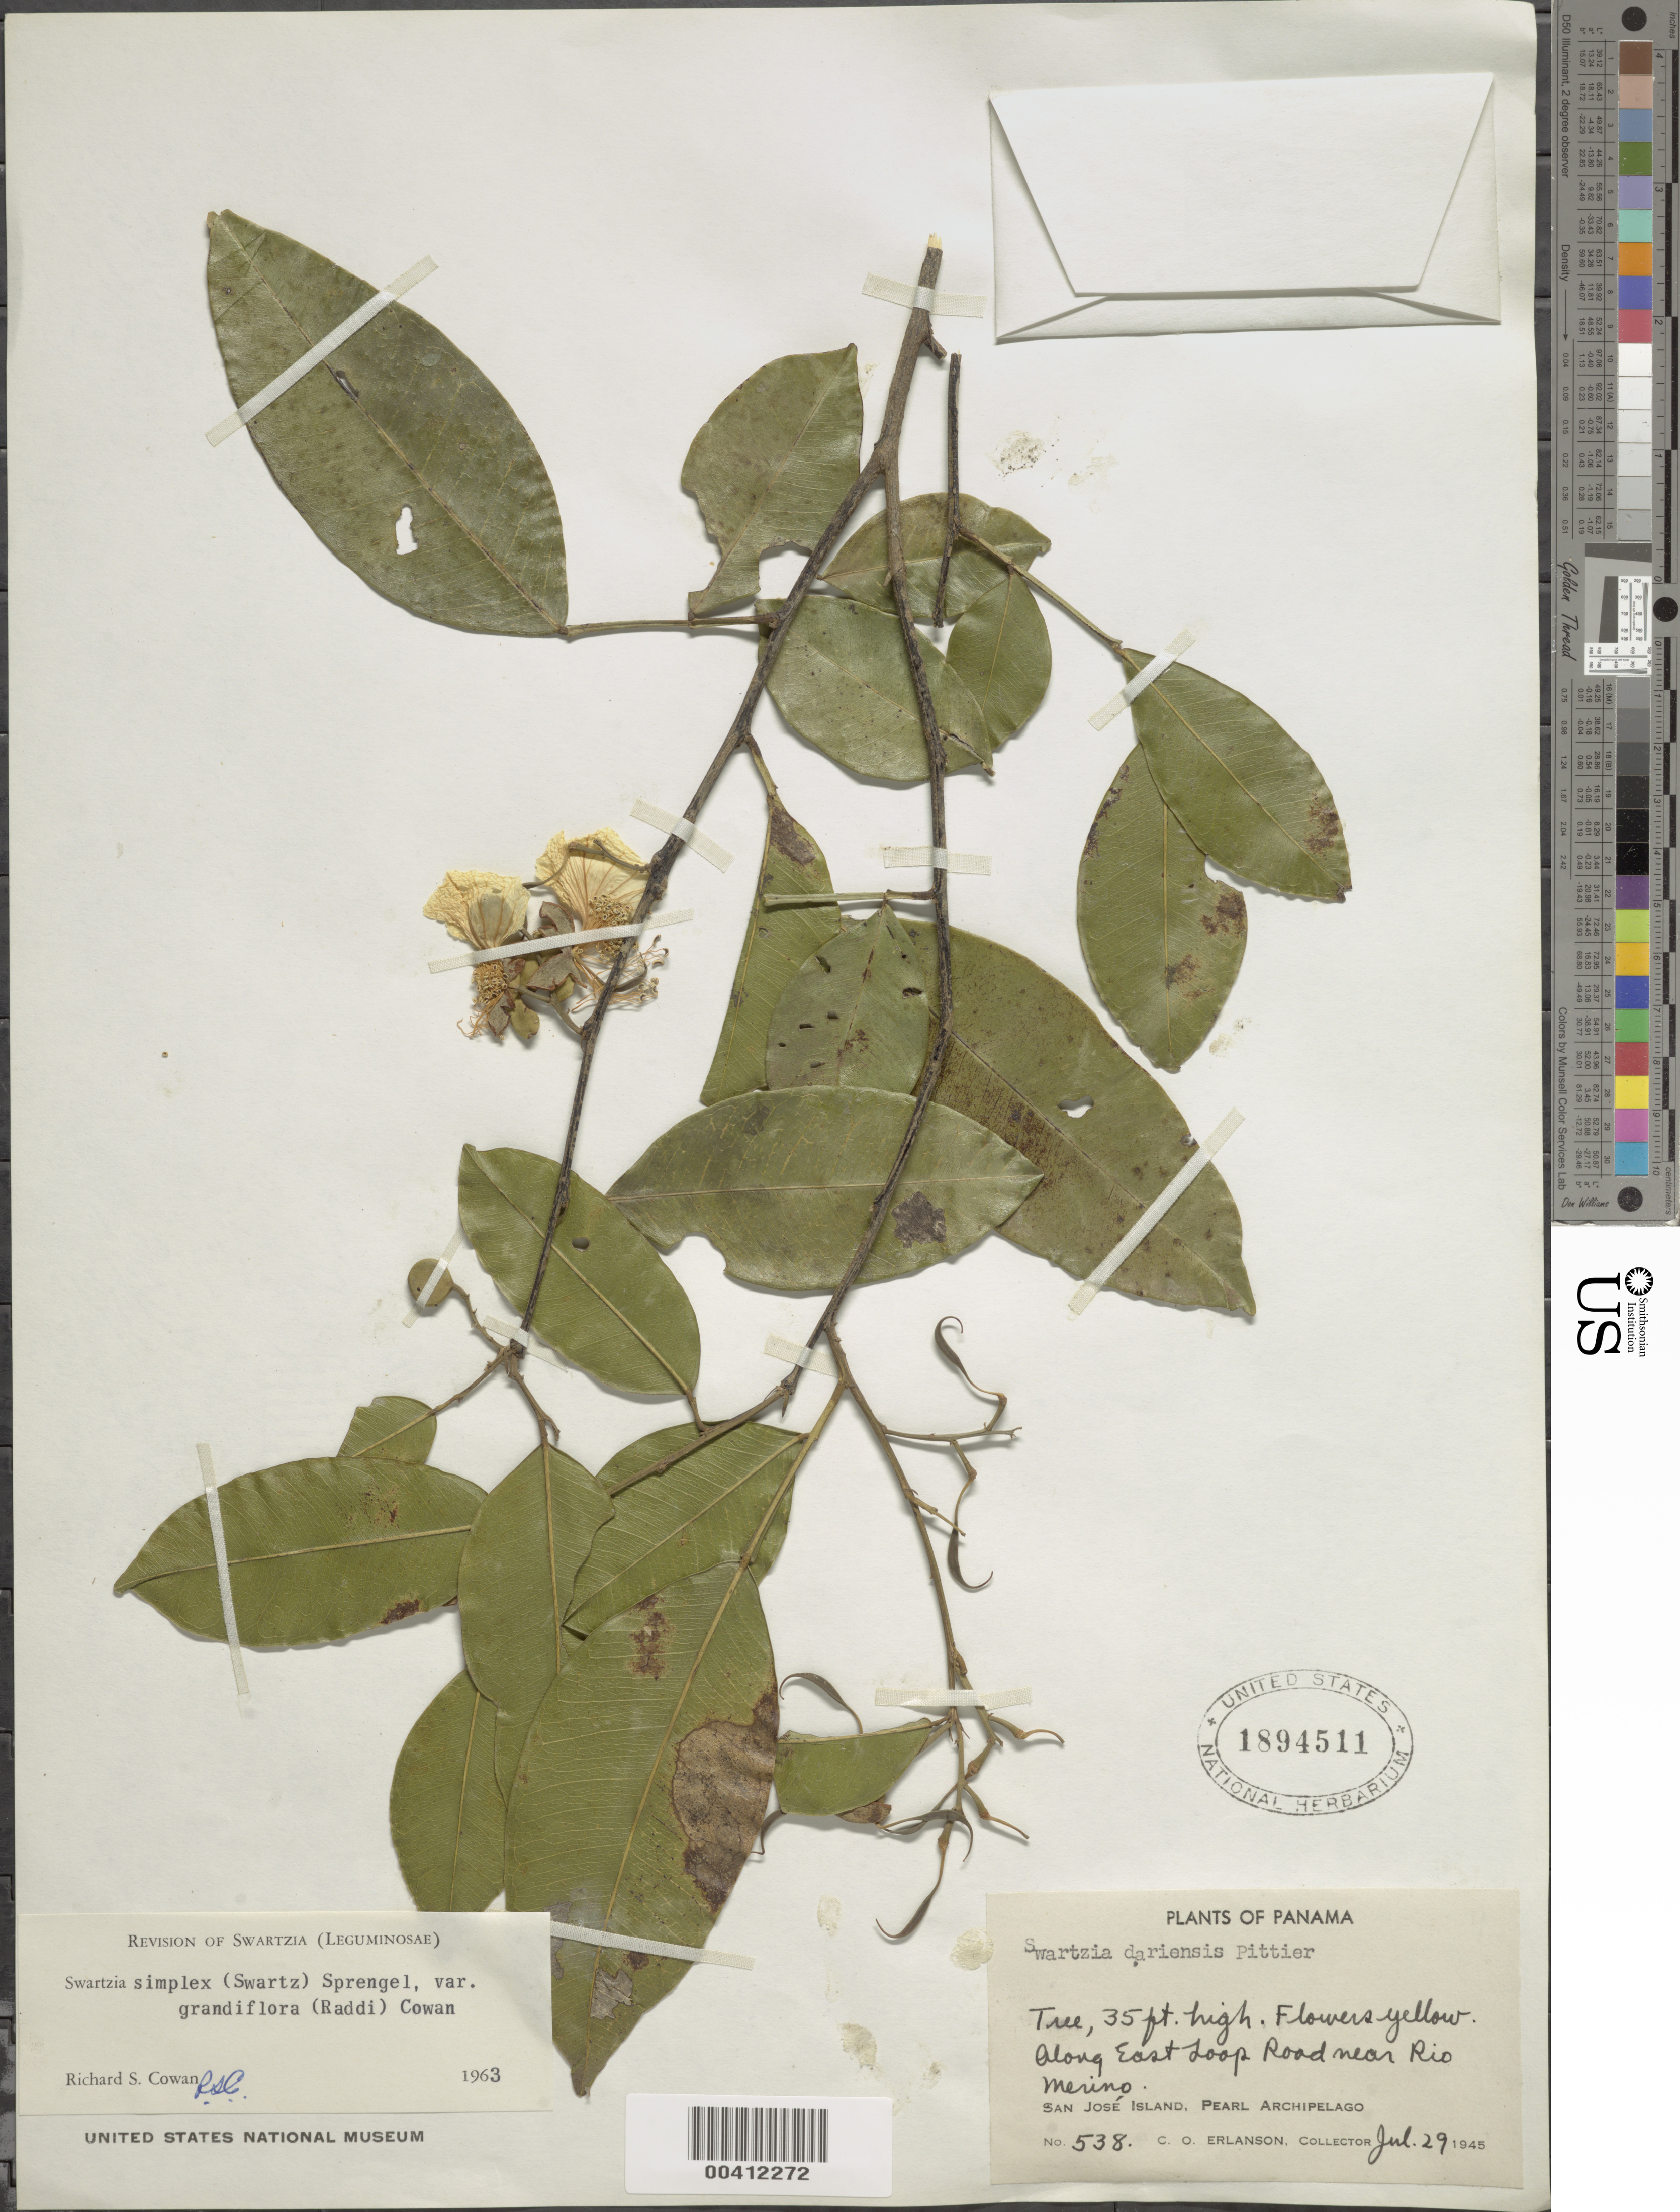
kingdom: Plantae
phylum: Tracheophyta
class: Magnoliopsida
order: Fabales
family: Fabaceae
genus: Swartzia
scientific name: Swartzia simplex var. grandiflora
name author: (Raddi) R.S. Cowan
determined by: Cowan, R. S.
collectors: C. O. Erlanson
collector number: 538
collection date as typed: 29 Jul 1945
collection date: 1945-07-29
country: Panama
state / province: Panamá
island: San José Island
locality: Along E Loop Road., near Merino [Perlas Is.]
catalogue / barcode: US 1894511